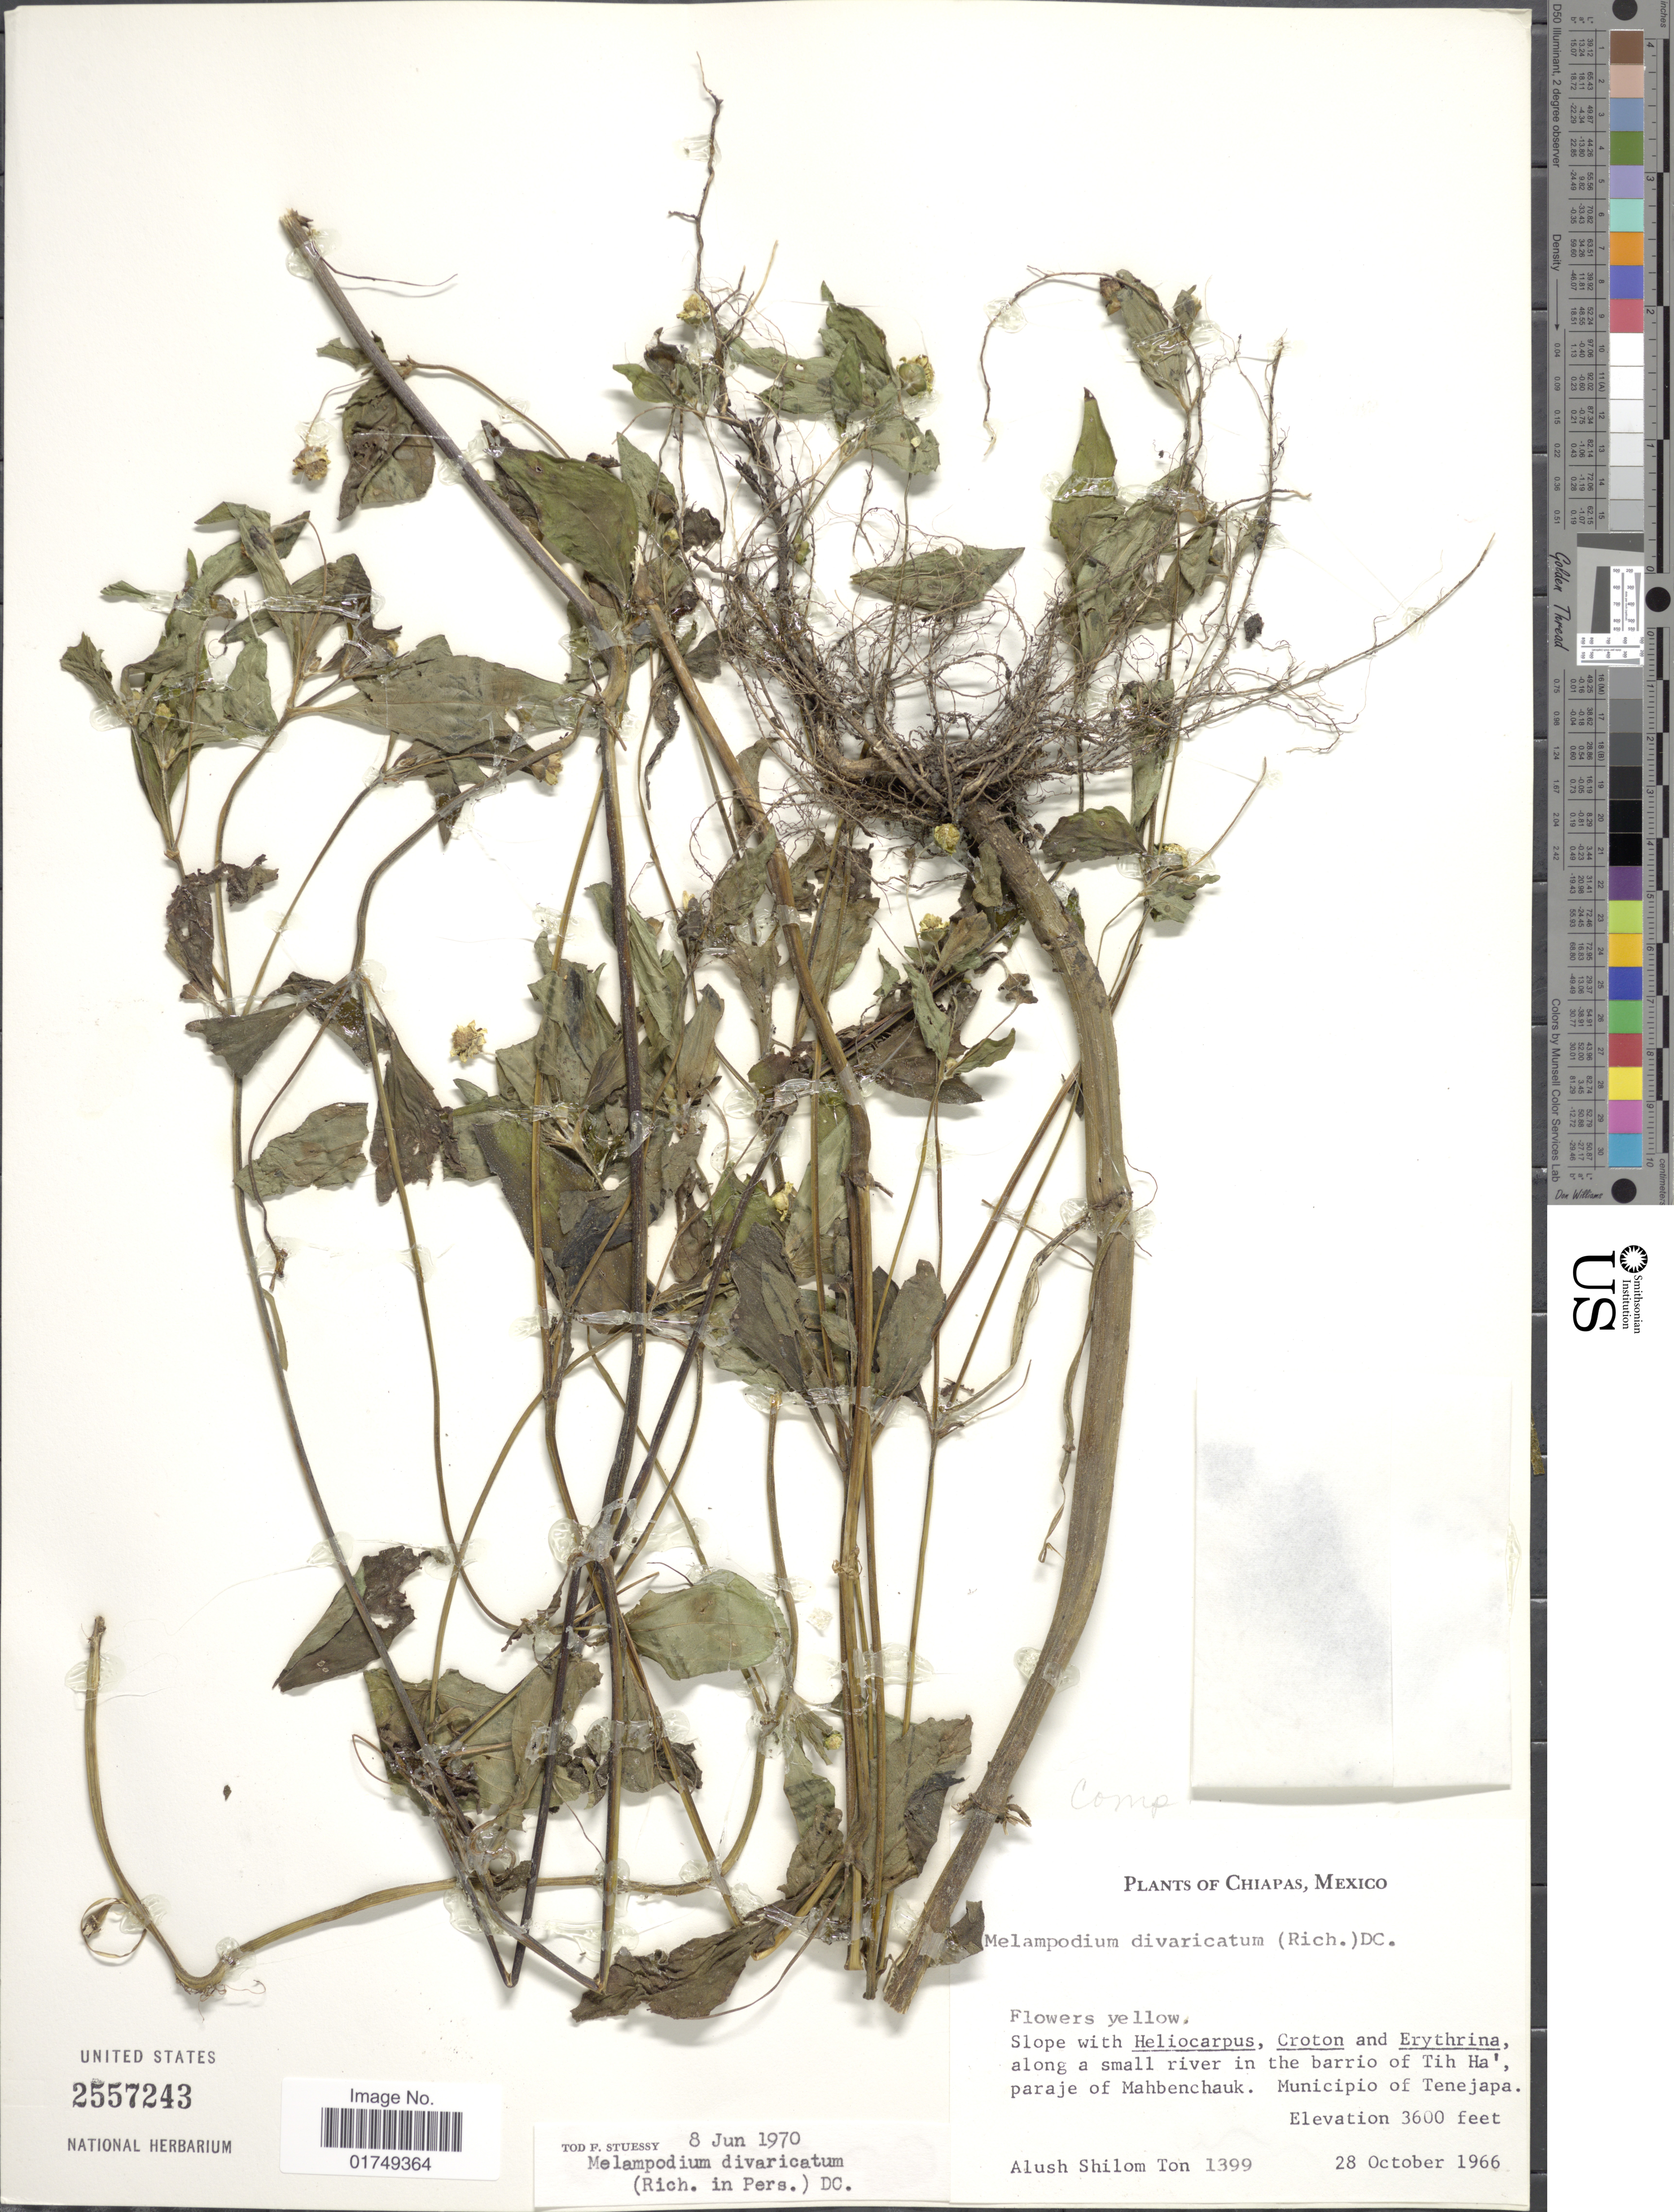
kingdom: Plantae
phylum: Tracheophyta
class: Magnoliopsida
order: Asterales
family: Asteraceae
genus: Melampodium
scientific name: Melampodium divaricatum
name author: (Rich.) DC.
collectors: A. M. Ton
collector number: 1399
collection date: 1966-10-28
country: Mexico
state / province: Chiapas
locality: Barrio of Tih Ha', paraje of Mahbenchauk, Municipio of Tenejapa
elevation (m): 1097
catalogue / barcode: US 2557243